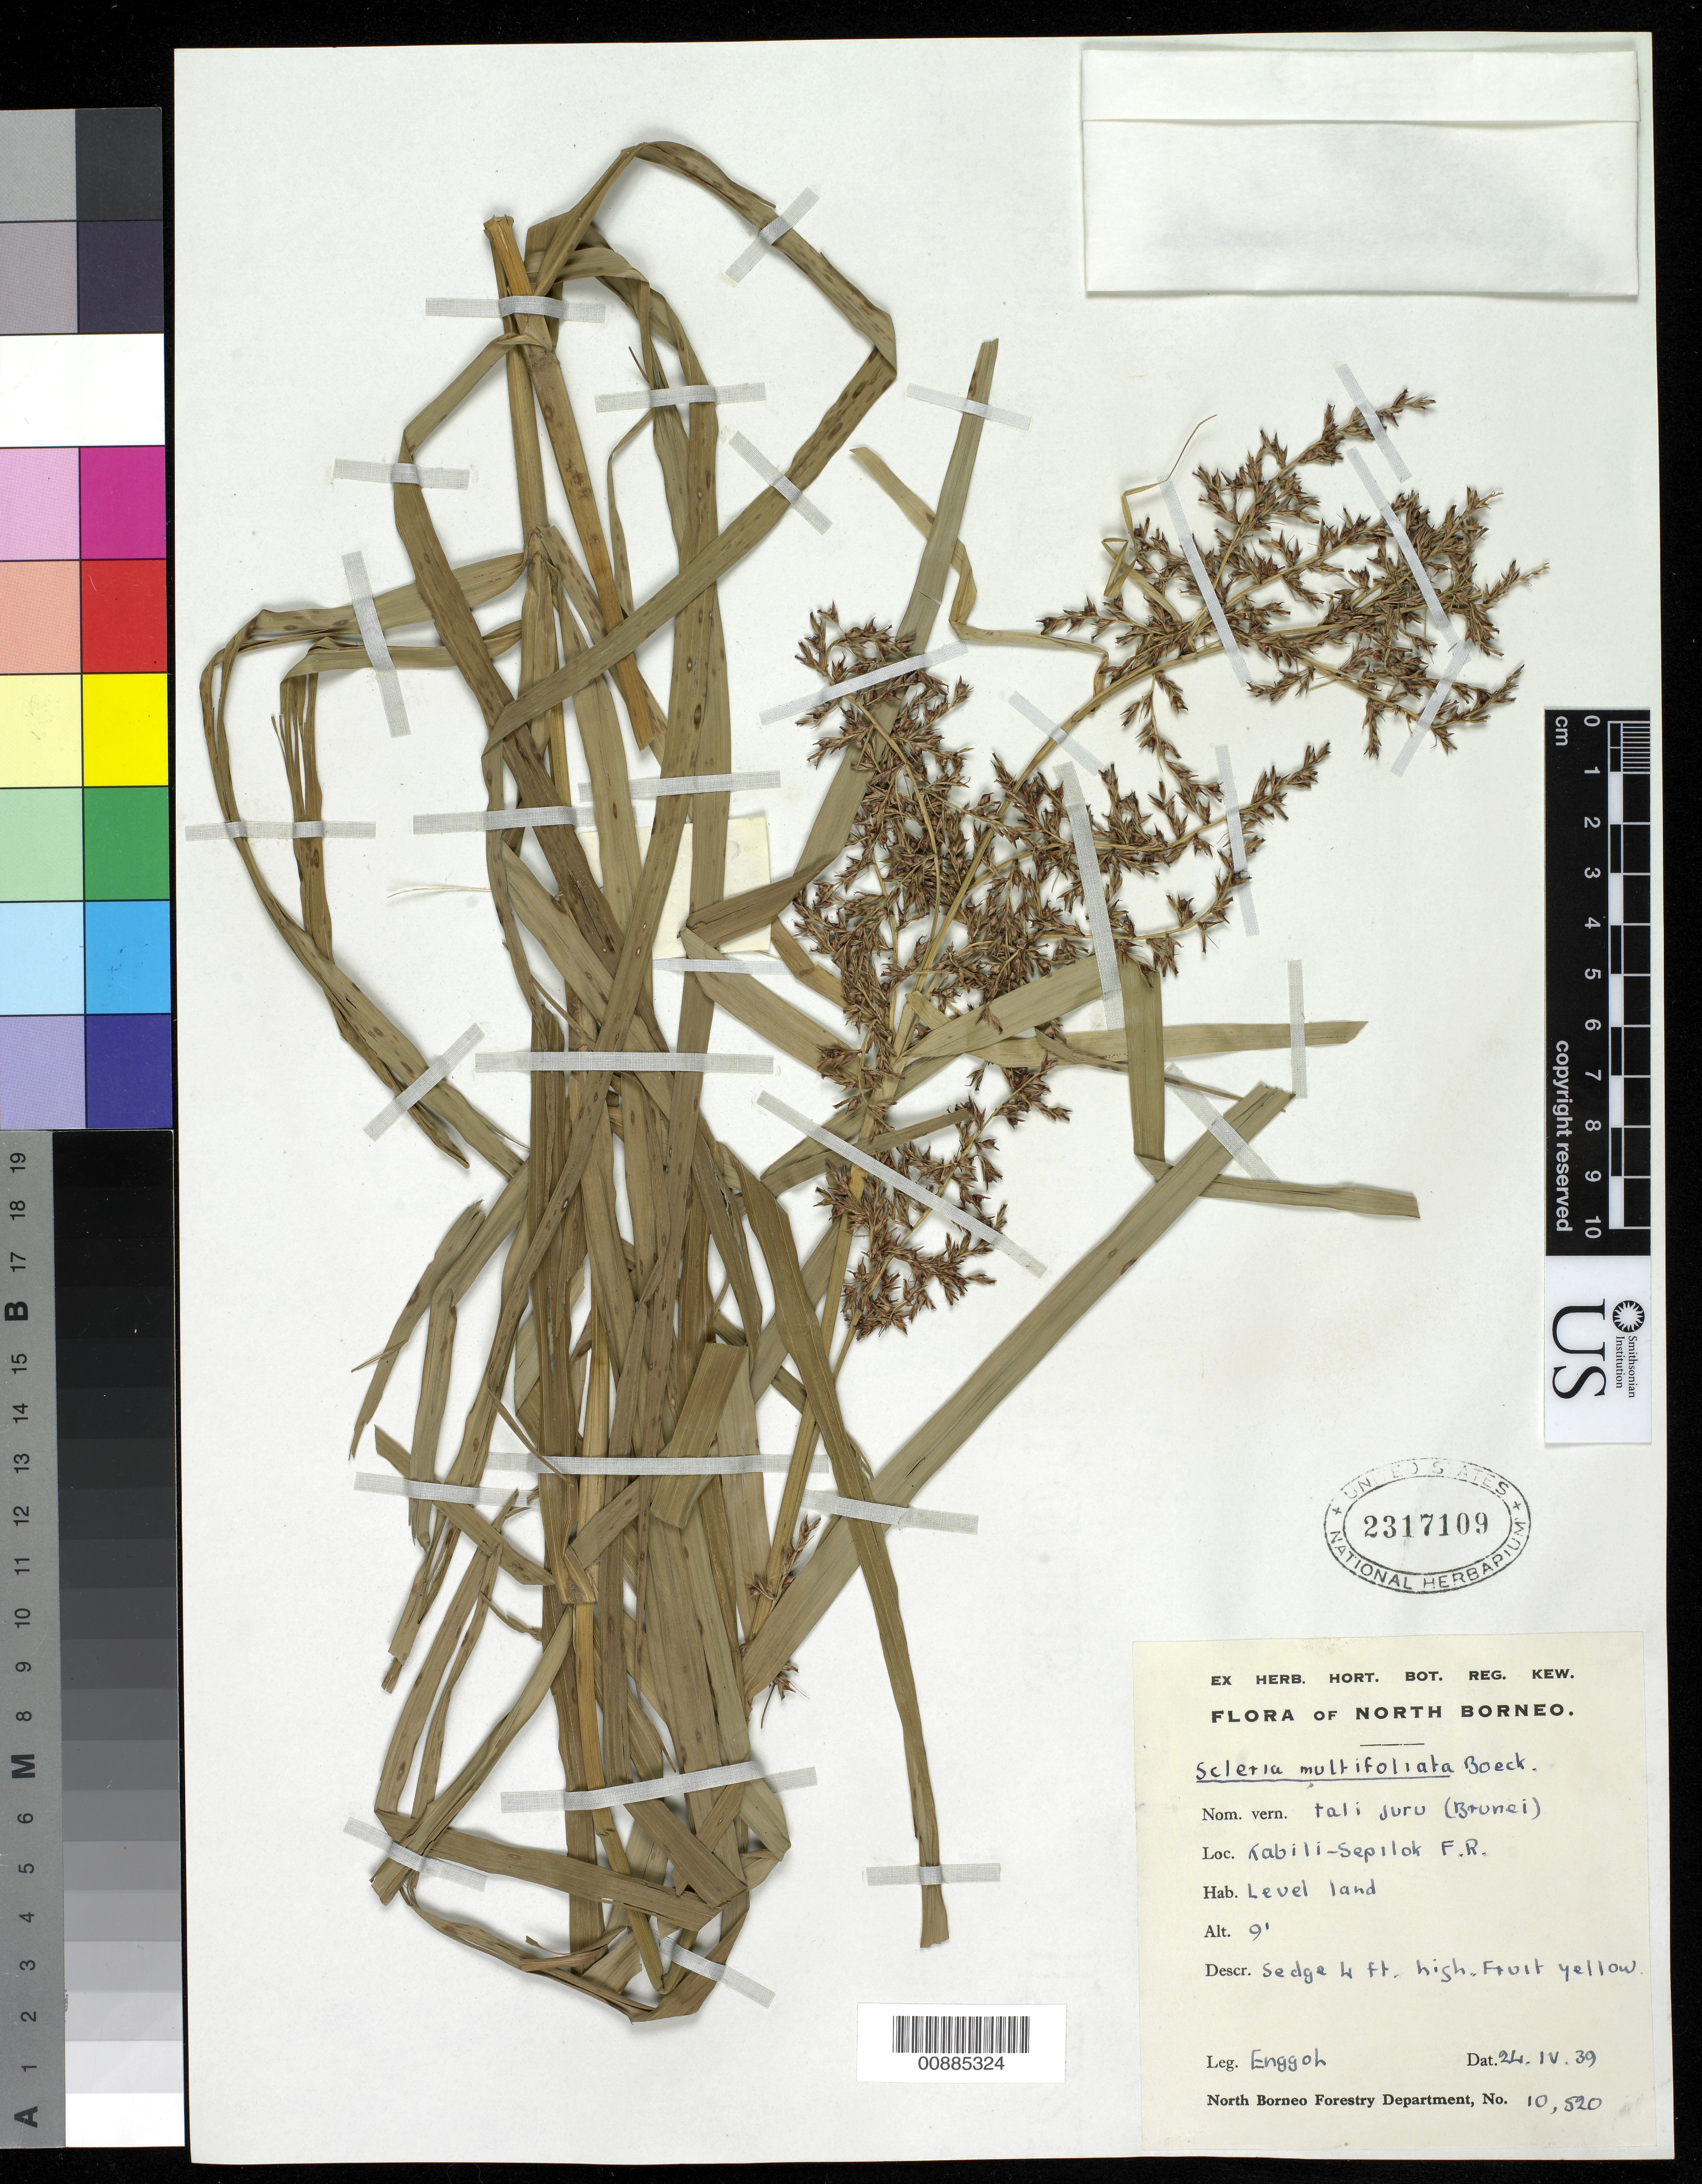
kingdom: Plantae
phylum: Tracheophyta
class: Liliopsida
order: Poales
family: Cyperaceae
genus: Scleria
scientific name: Scleria purpurascens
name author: Steud.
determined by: Strong, Mark T., (BOT), Smithsonian Institution - National Museum of Natural History (UNITED STATES)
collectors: -. Enggoh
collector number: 10520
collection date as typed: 24 Apr 1939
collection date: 1939-04-24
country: Indonesia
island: Borneo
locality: Kabili-Sepilok F.R.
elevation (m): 3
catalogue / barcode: US 2317109